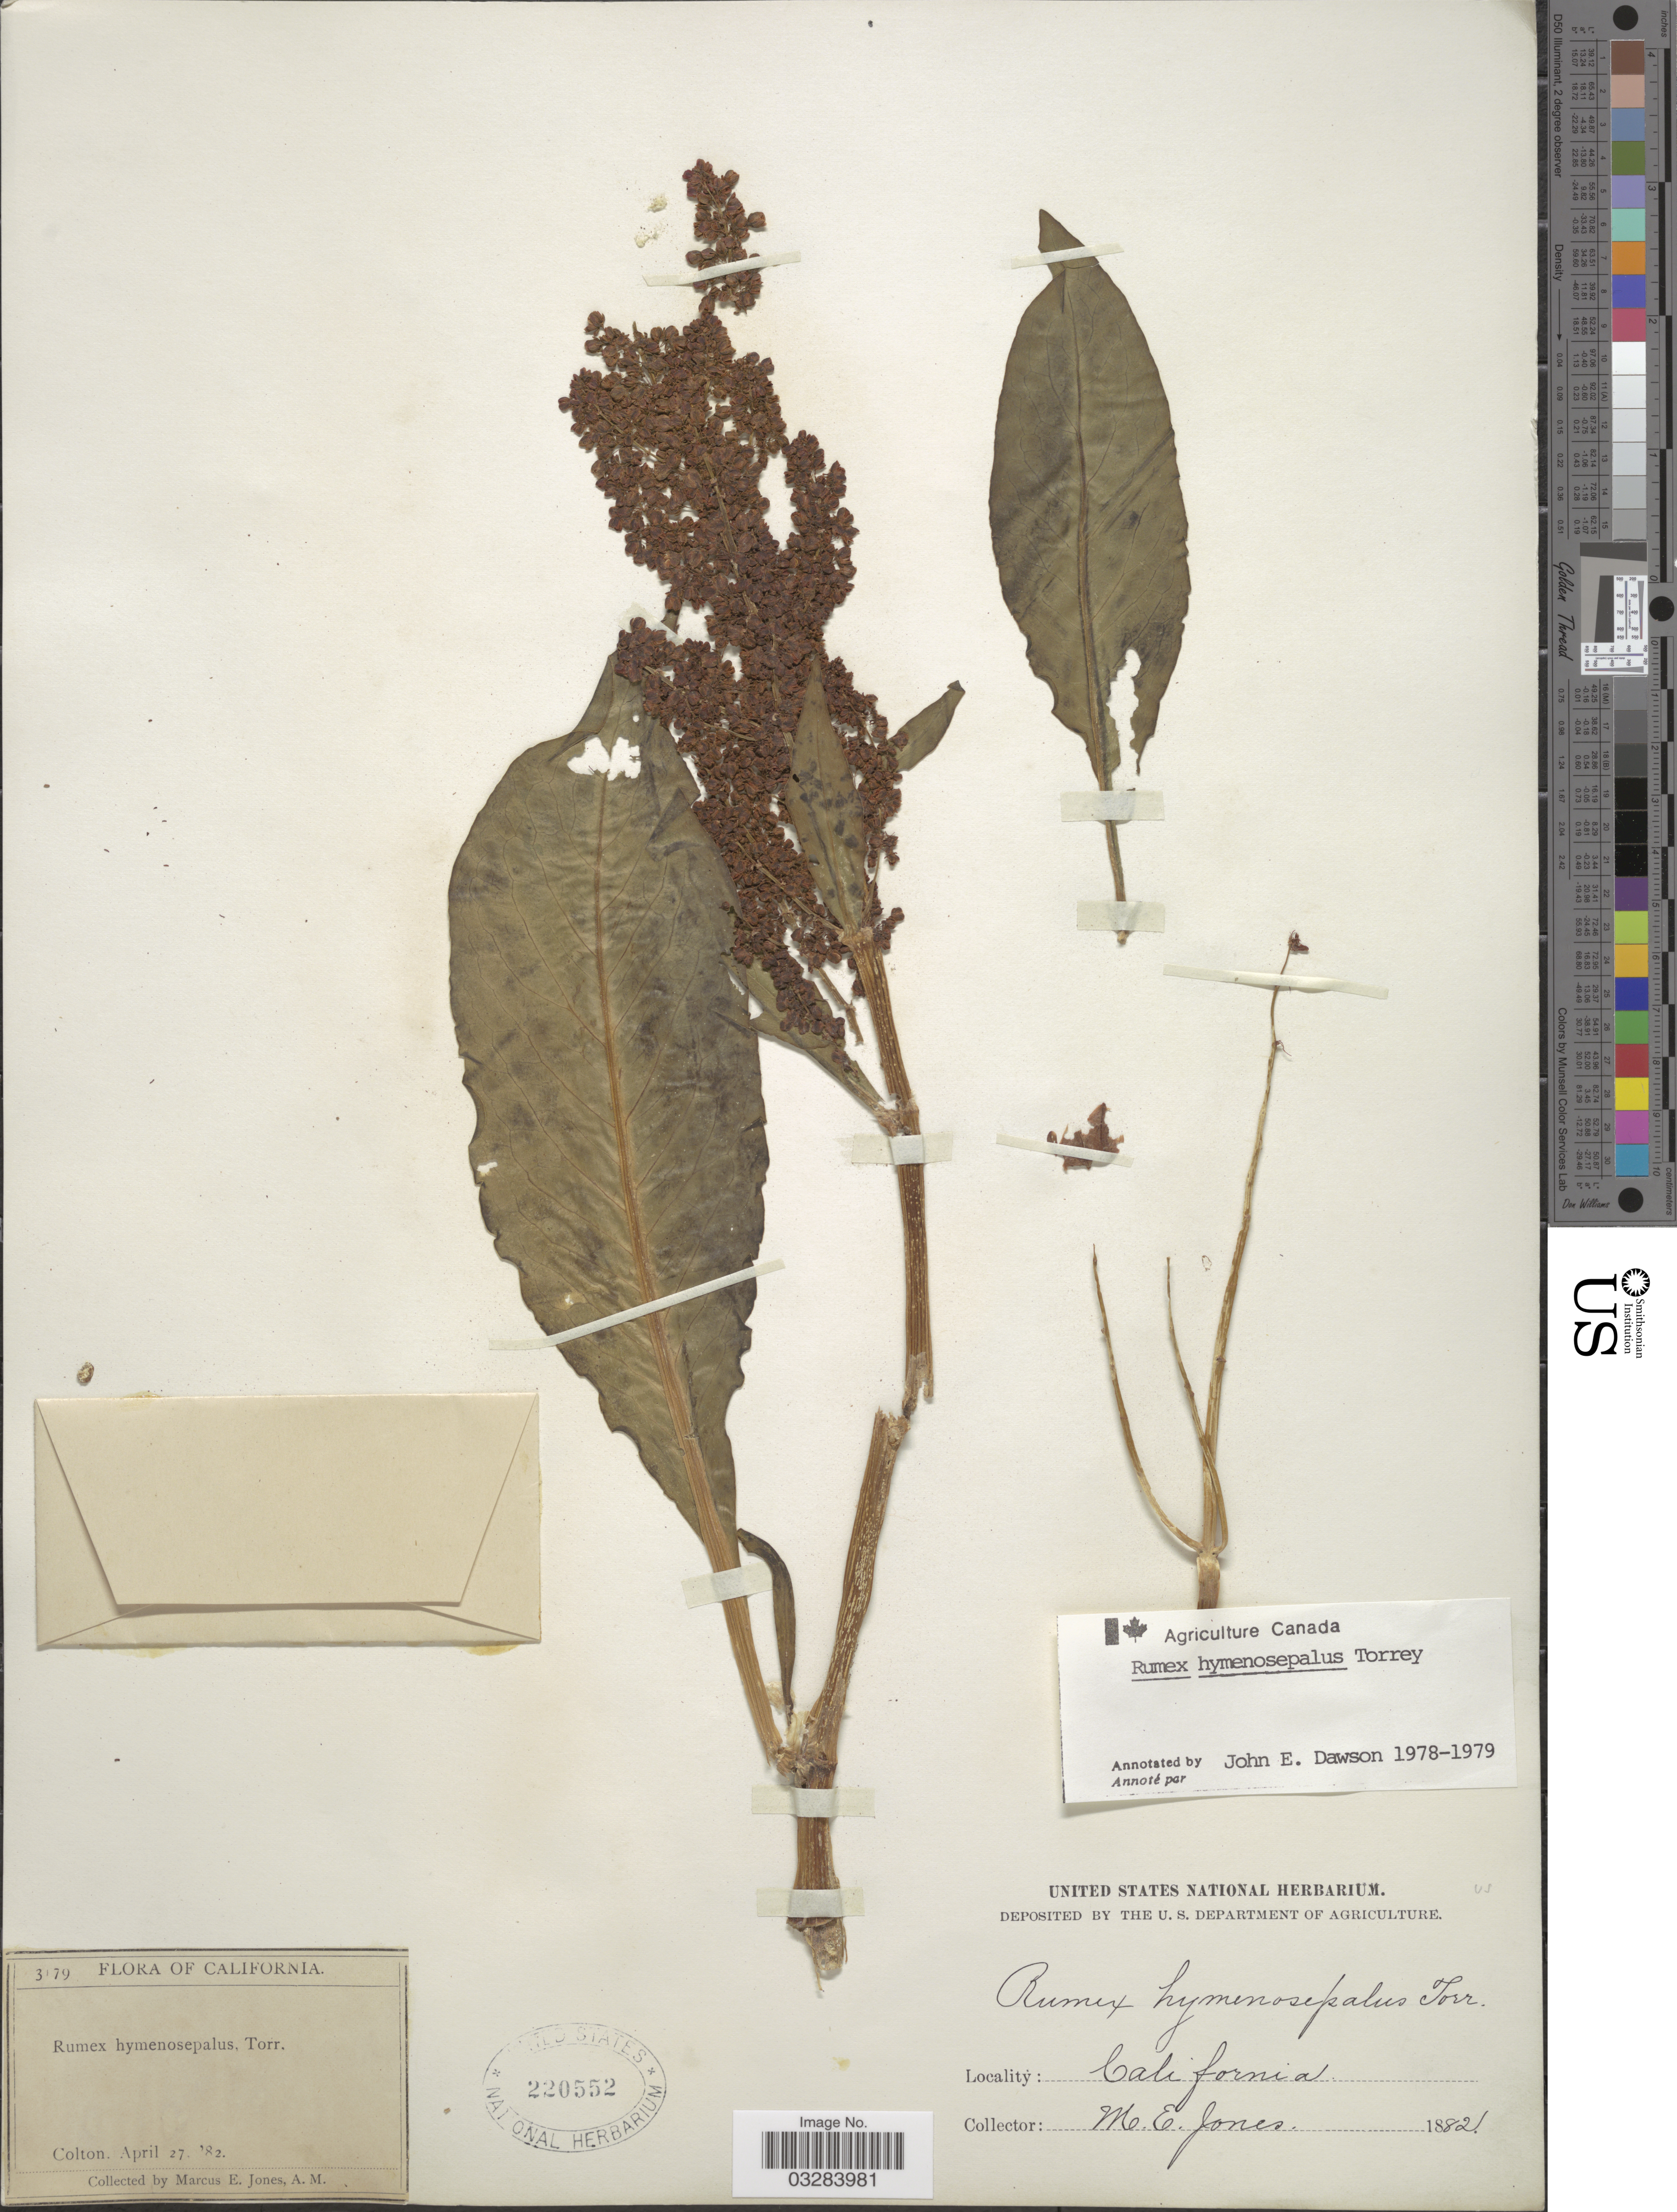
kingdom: Plantae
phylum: Tracheophyta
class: Magnoliopsida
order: Caryophyllales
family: Polygonaceae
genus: Rumex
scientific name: Rumex hymenosepalus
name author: Torr.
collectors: M. E. Jones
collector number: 3179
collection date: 1882-04-27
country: United States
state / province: California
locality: Colton.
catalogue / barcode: US 220552